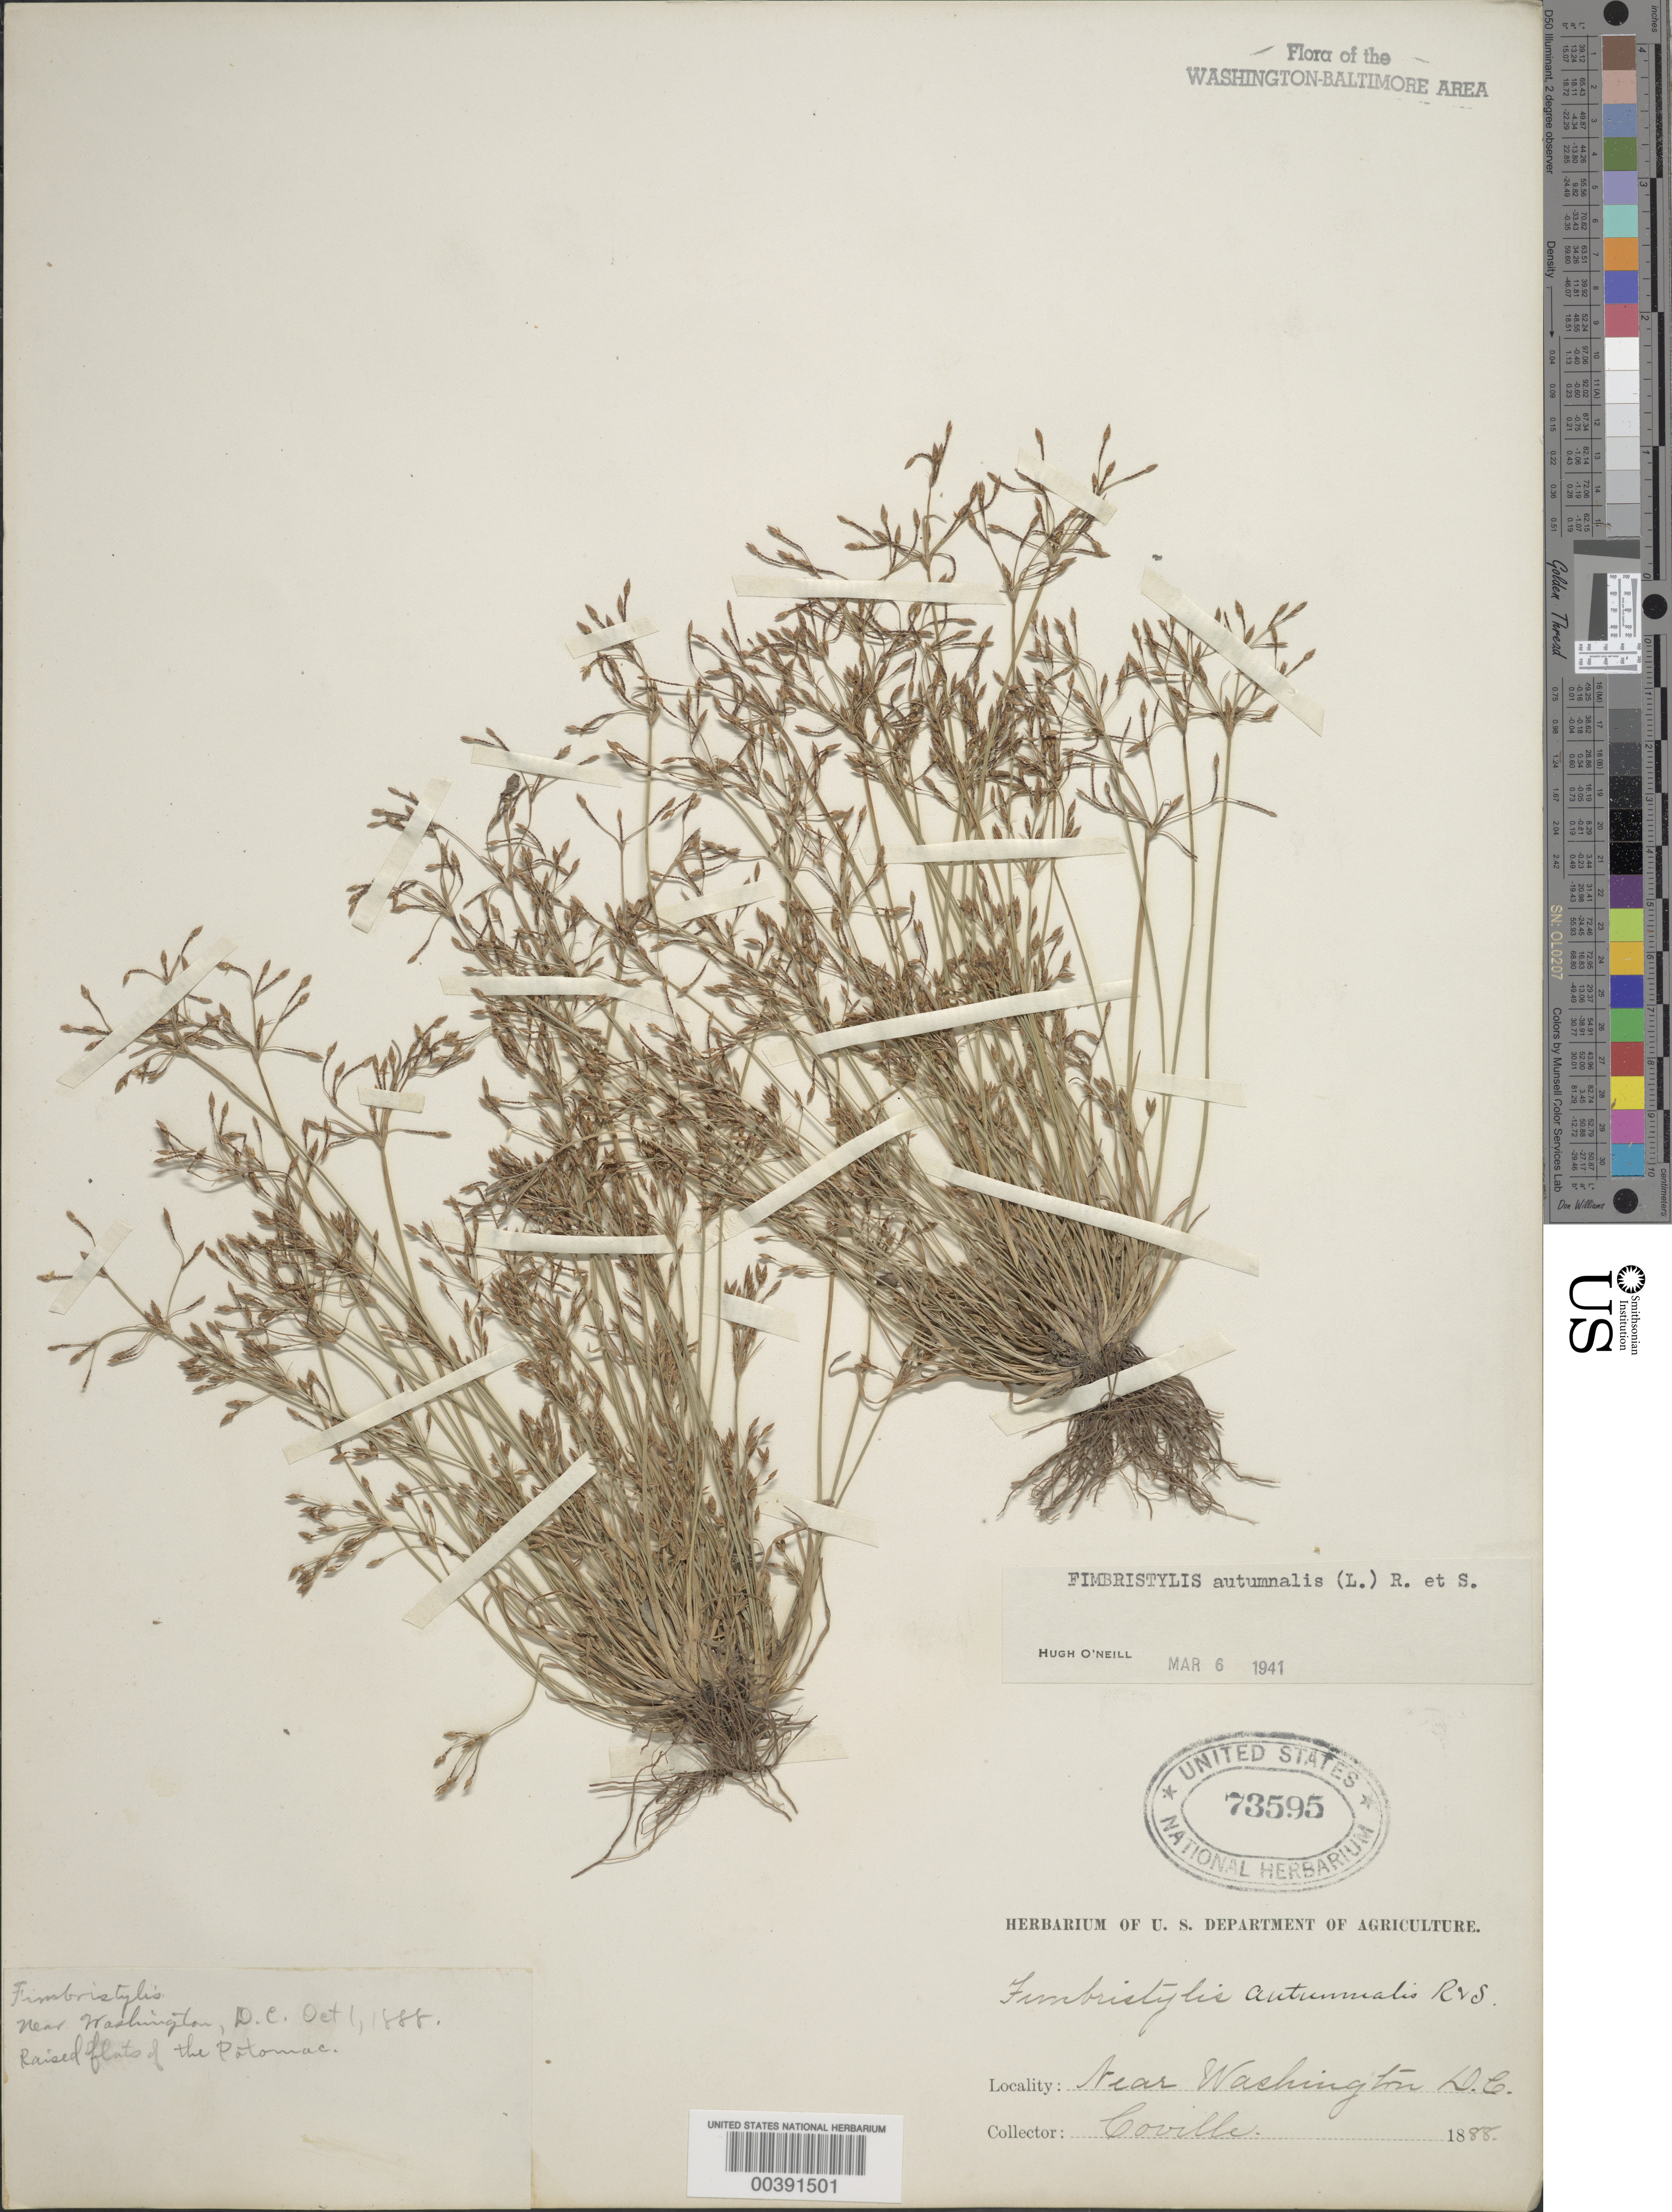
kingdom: Plantae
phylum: Tracheophyta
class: Liliopsida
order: Poales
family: Cyperaceae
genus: Fimbristylis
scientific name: Fimbristylis autumnalis (L.) Roem. & Schult.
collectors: F. V. Coville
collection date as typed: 01 Oct 1888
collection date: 1888-10-01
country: United States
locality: flats of the Potomac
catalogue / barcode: US 73595